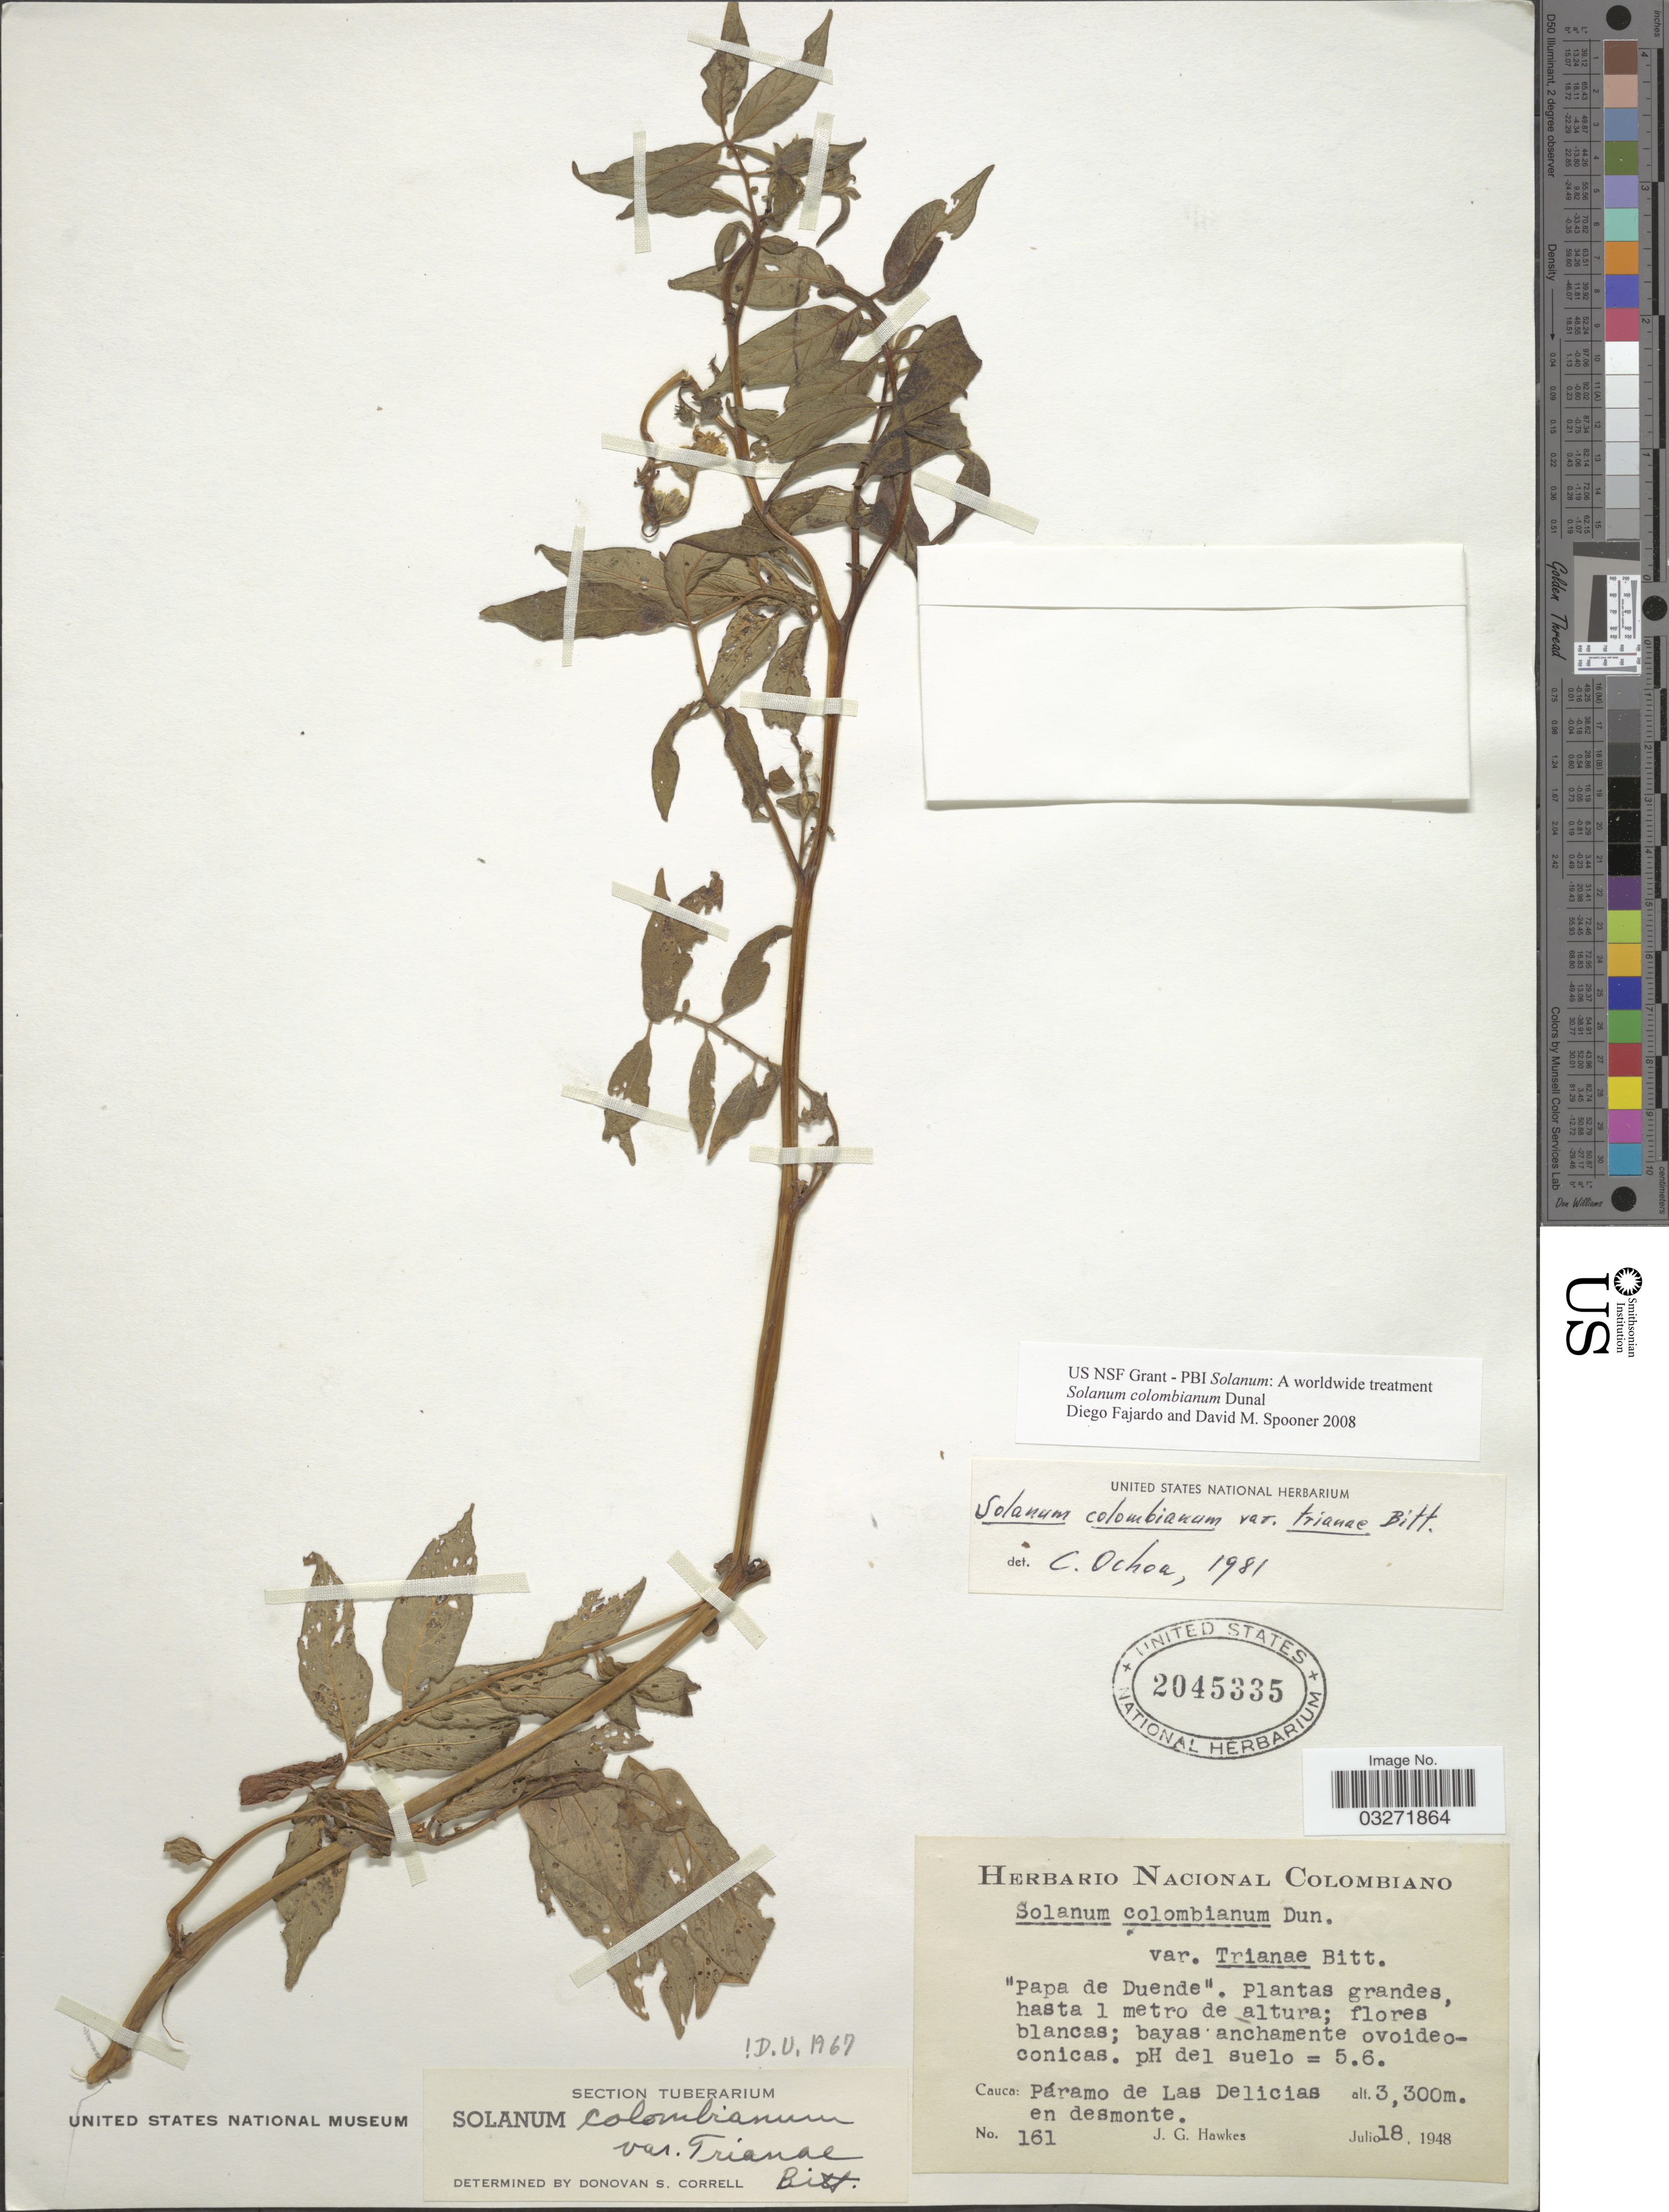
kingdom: Plantae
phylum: Tracheophyta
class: Magnoliopsida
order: Solanales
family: Solanaceae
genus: Solanum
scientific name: Solanum colombianum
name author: Dunal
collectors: J. Hawkes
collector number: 161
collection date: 1948-07-18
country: Colombia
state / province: Cauca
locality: Cauca: Páramo de Las Delicias en desmonte.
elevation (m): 3300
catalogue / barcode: US 2045335